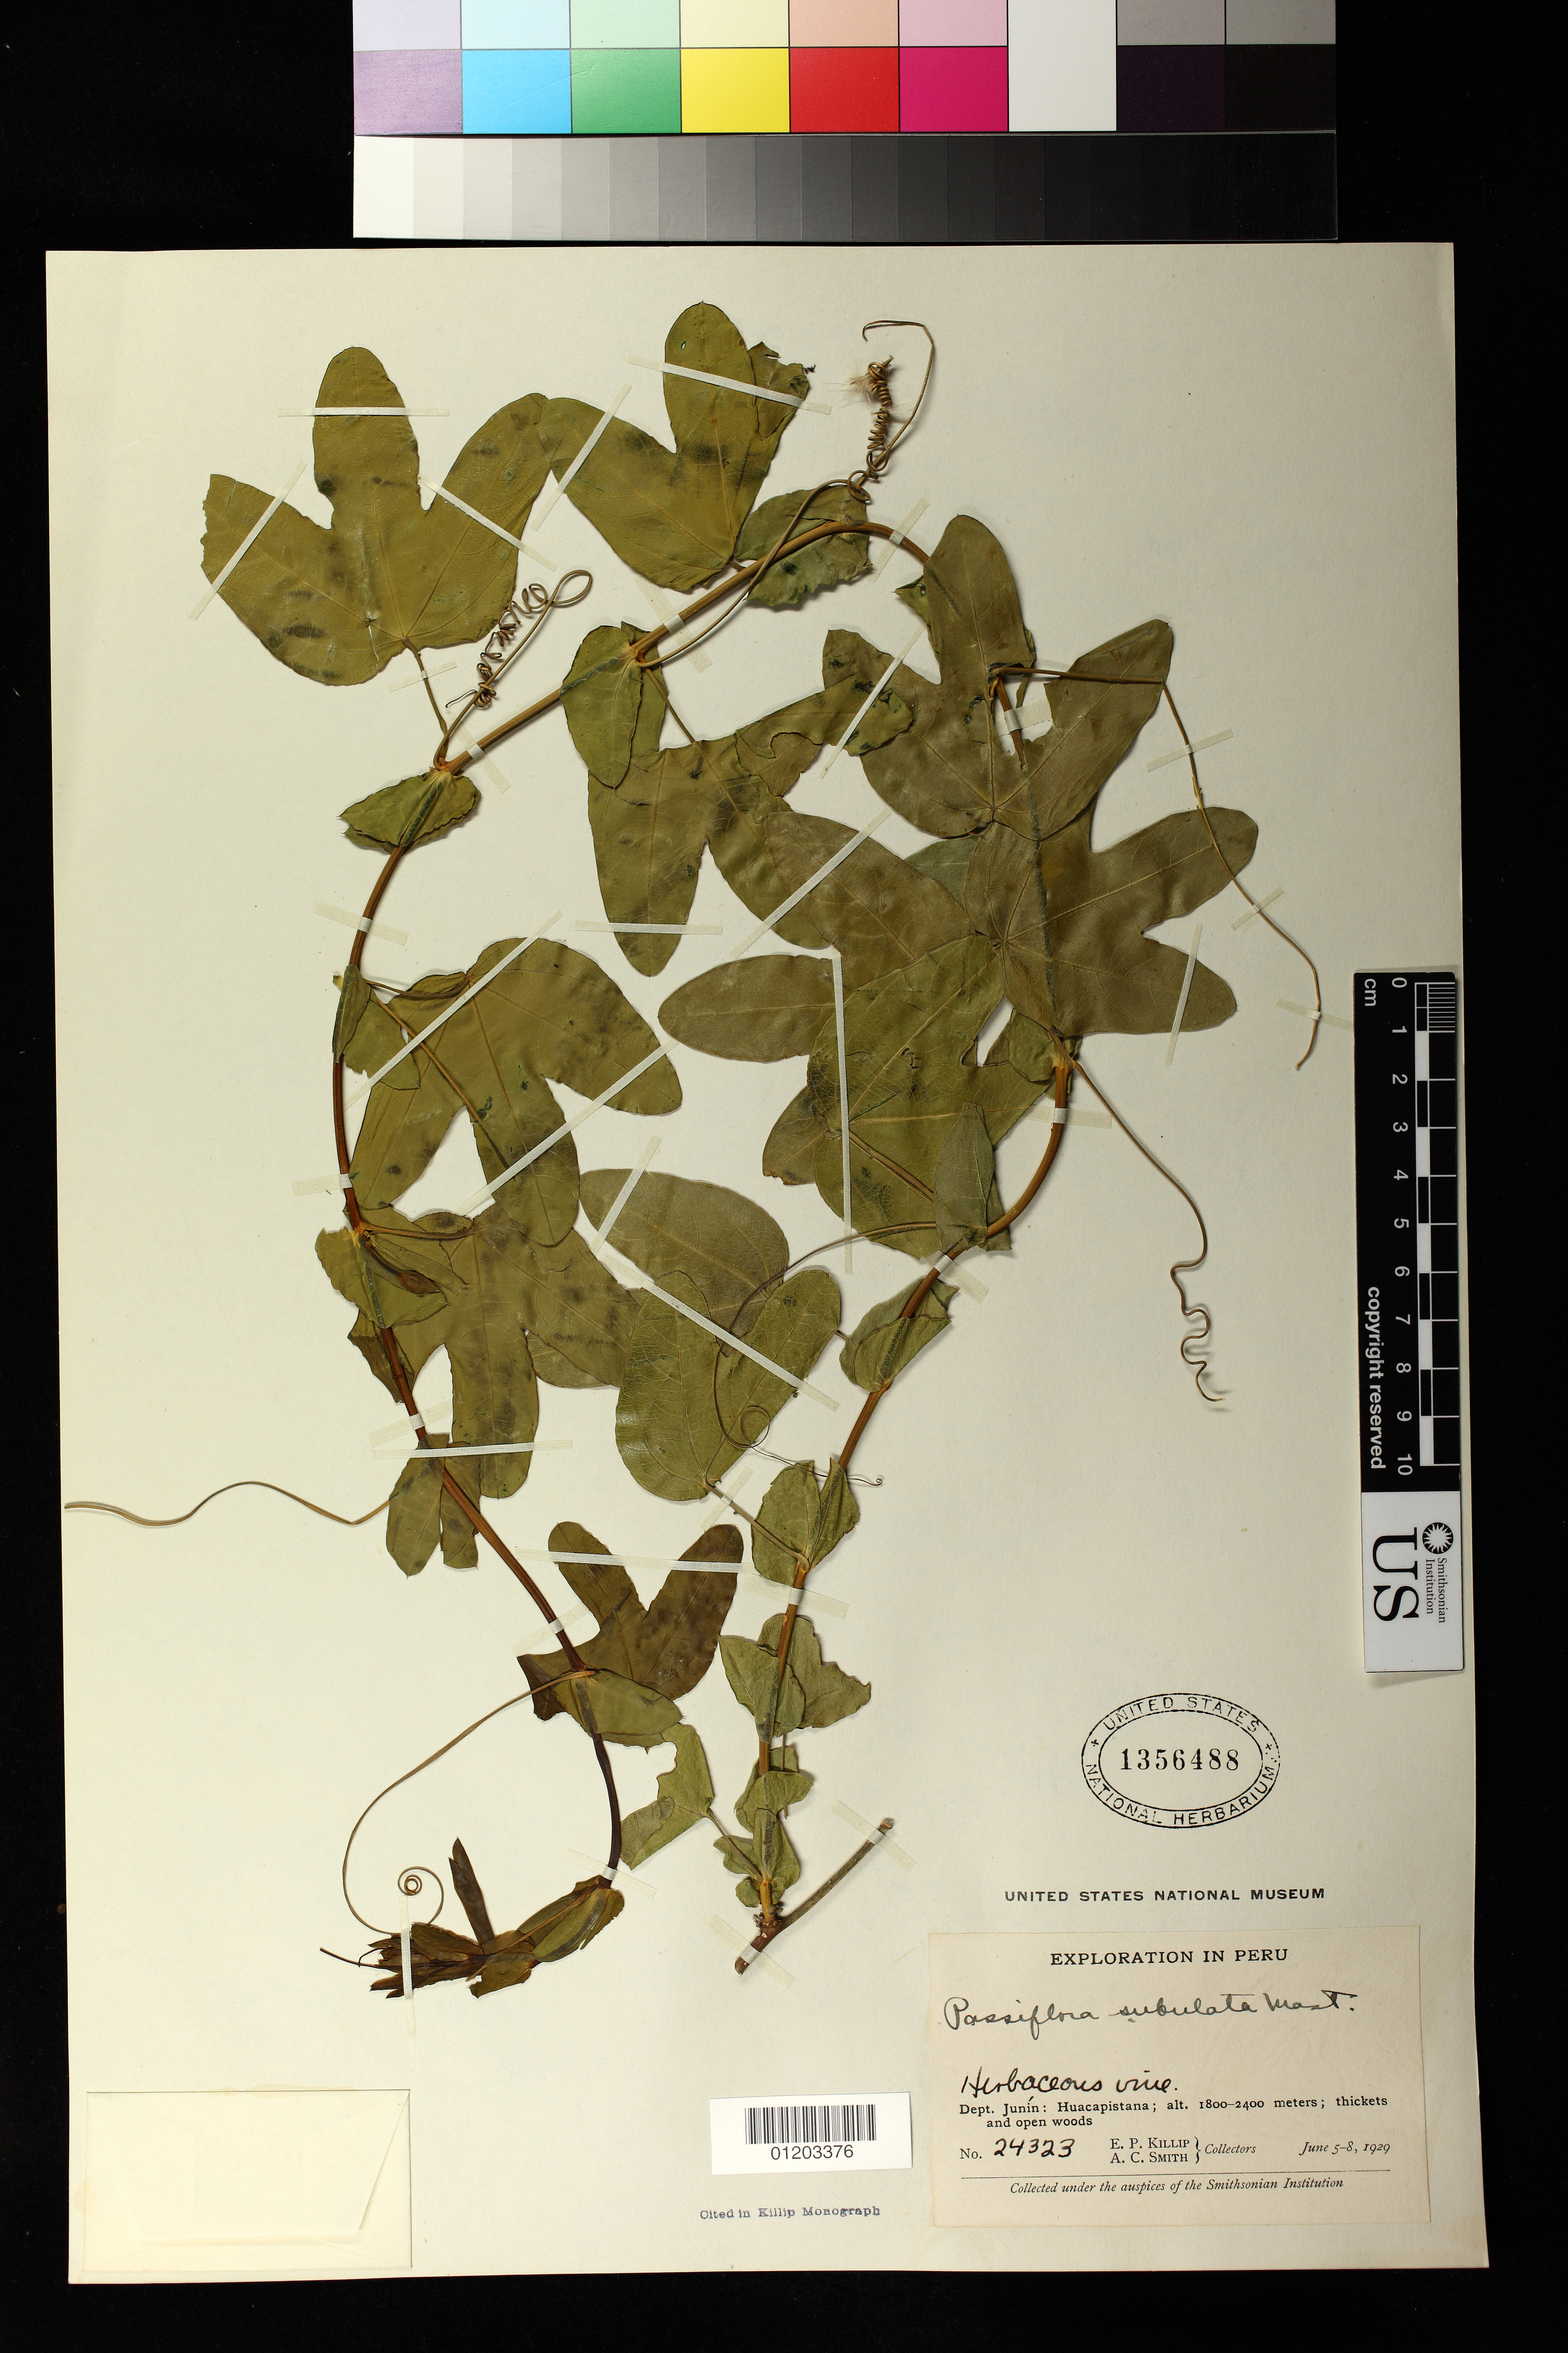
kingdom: Plantae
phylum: Tracheophyta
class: Magnoliopsida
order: Malpighiales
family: Passifloraceae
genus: Passiflora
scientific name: Passiflora subulata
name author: Mast.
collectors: E. P. Killip & A. C. Smith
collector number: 24323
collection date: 1929-06-05/1929-06-08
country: Peru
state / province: Junín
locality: thickets and open woods, Huacapistana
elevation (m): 1800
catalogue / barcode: US 1356488